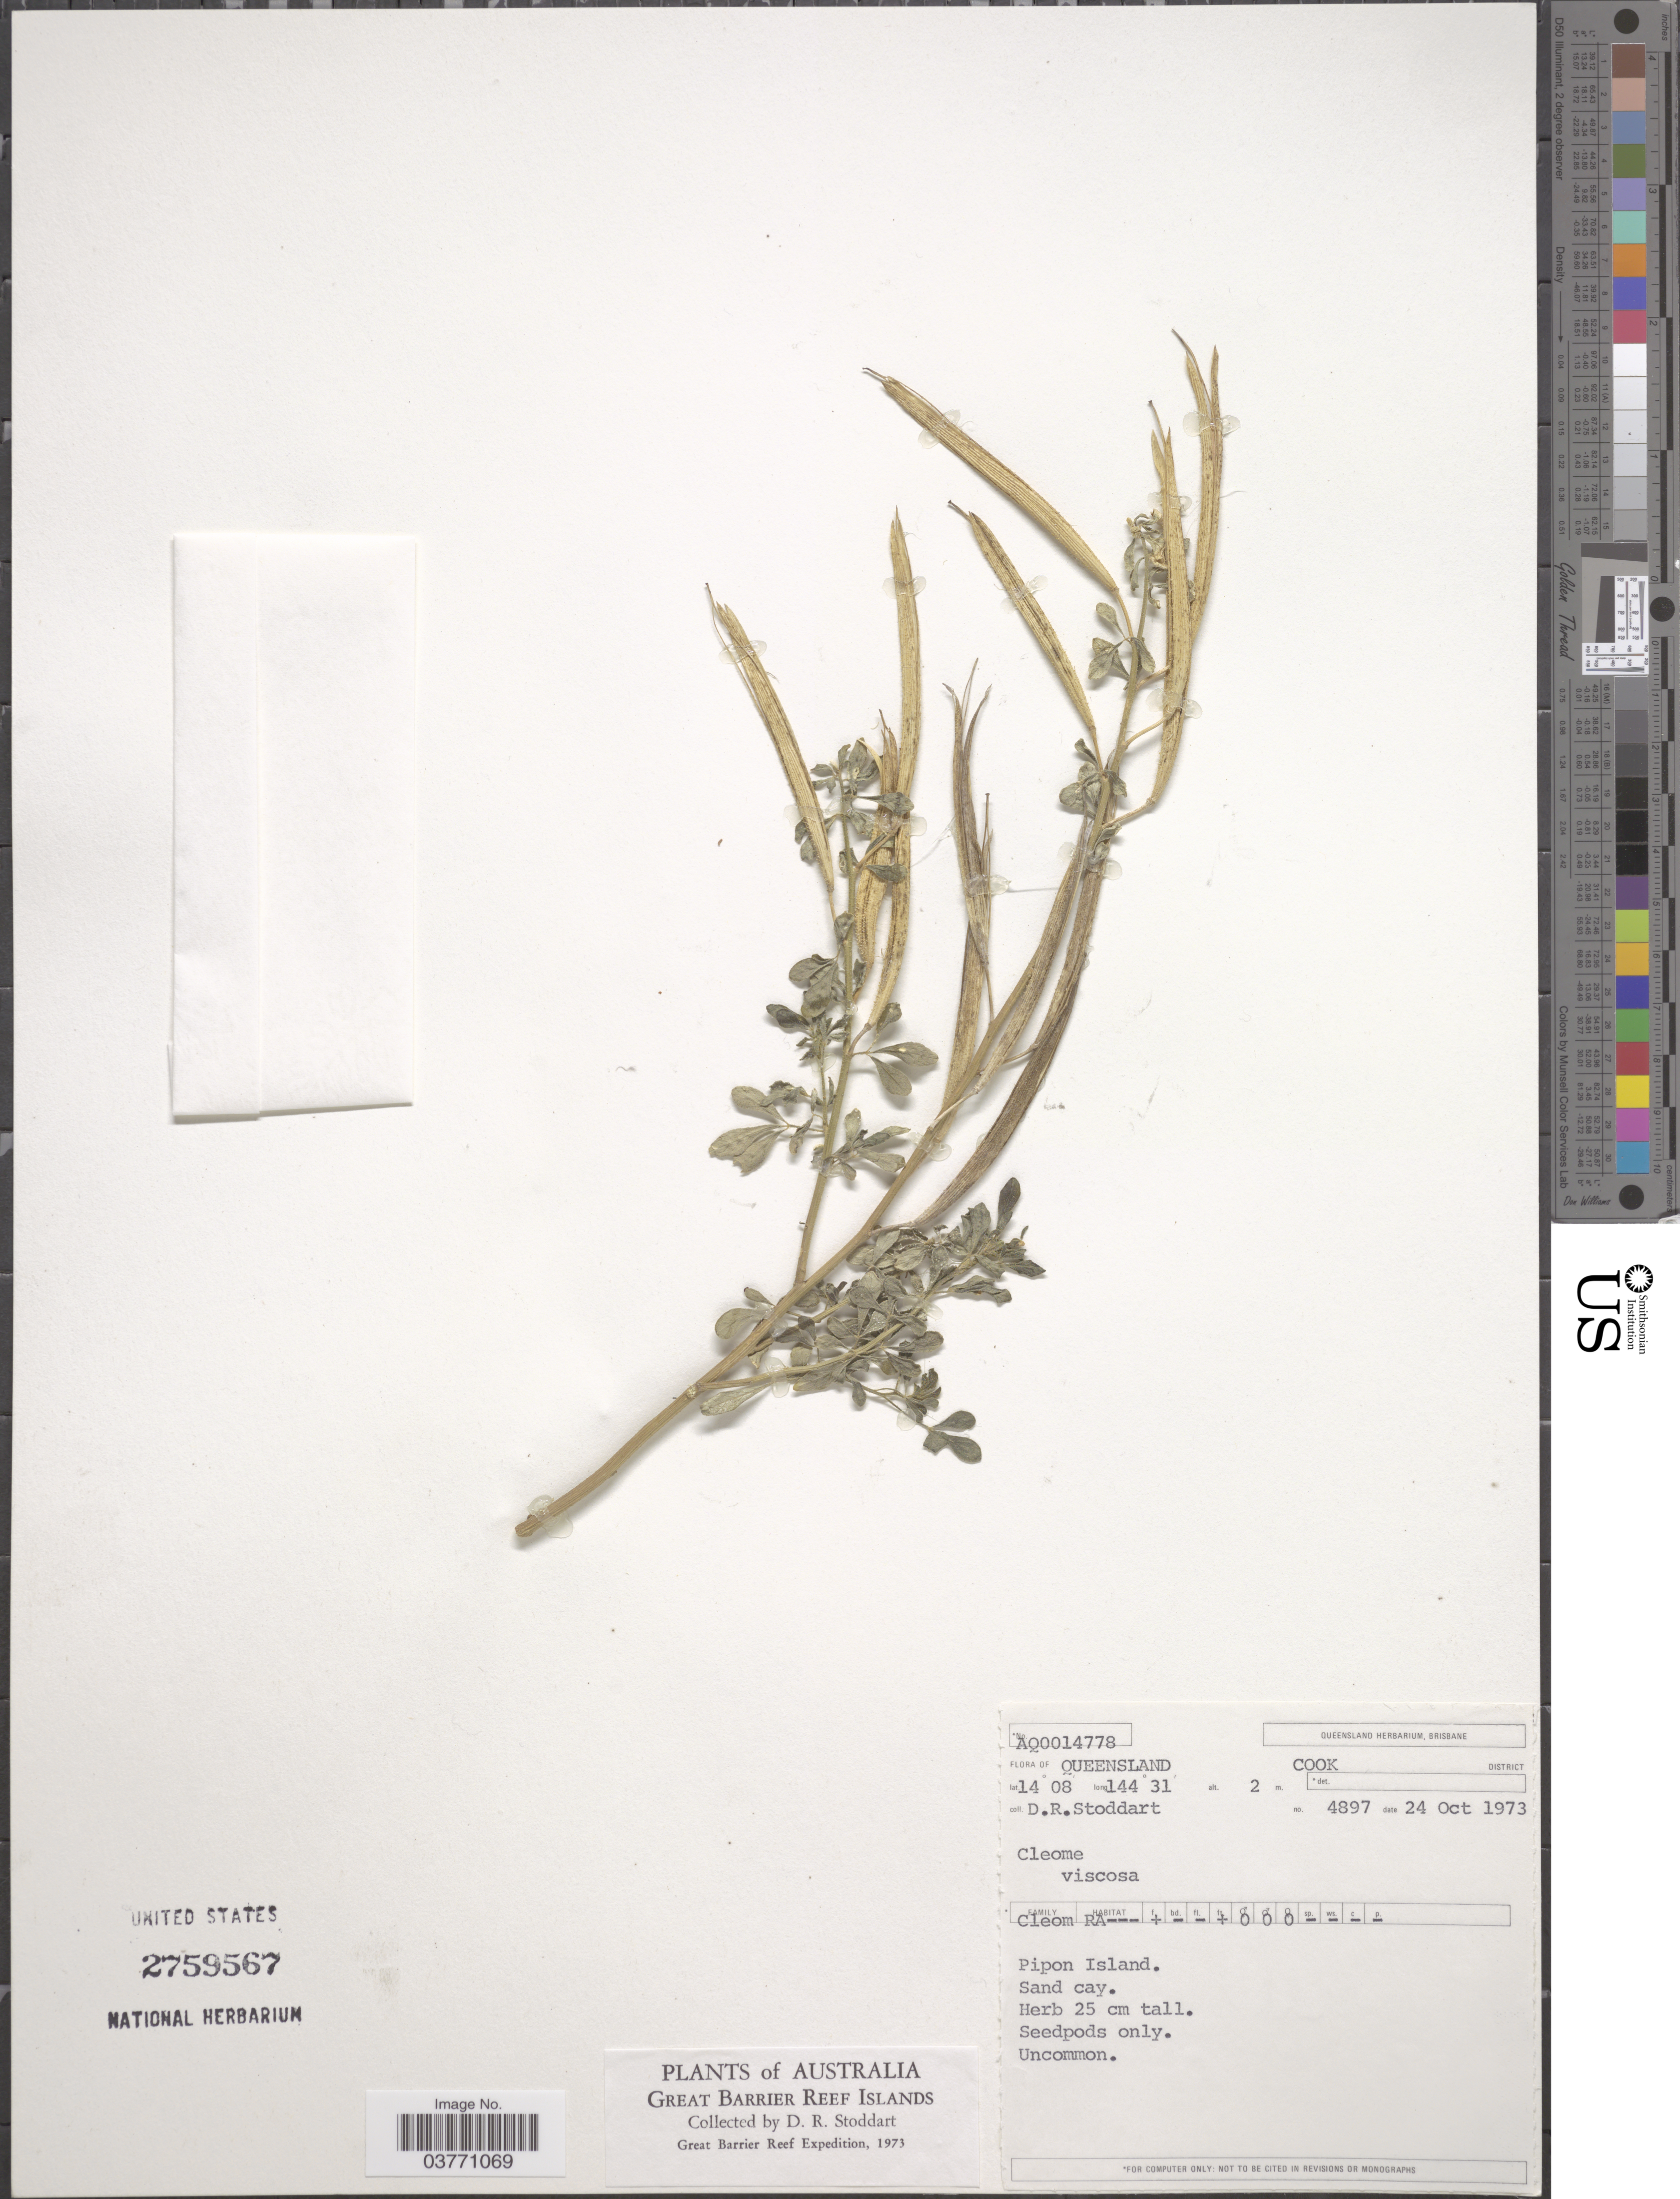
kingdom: Plantae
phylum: Tracheophyta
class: Magnoliopsida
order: Brassicales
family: Cleomaceae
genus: Arivela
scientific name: Arivela viscosa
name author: (L.) Raf.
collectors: D. R. Stoddart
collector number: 4897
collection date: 1973-10-24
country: Australia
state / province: Queensland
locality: Great Barrier Reef Islands. Cook District. Pipon Island.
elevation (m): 2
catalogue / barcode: US 2759567